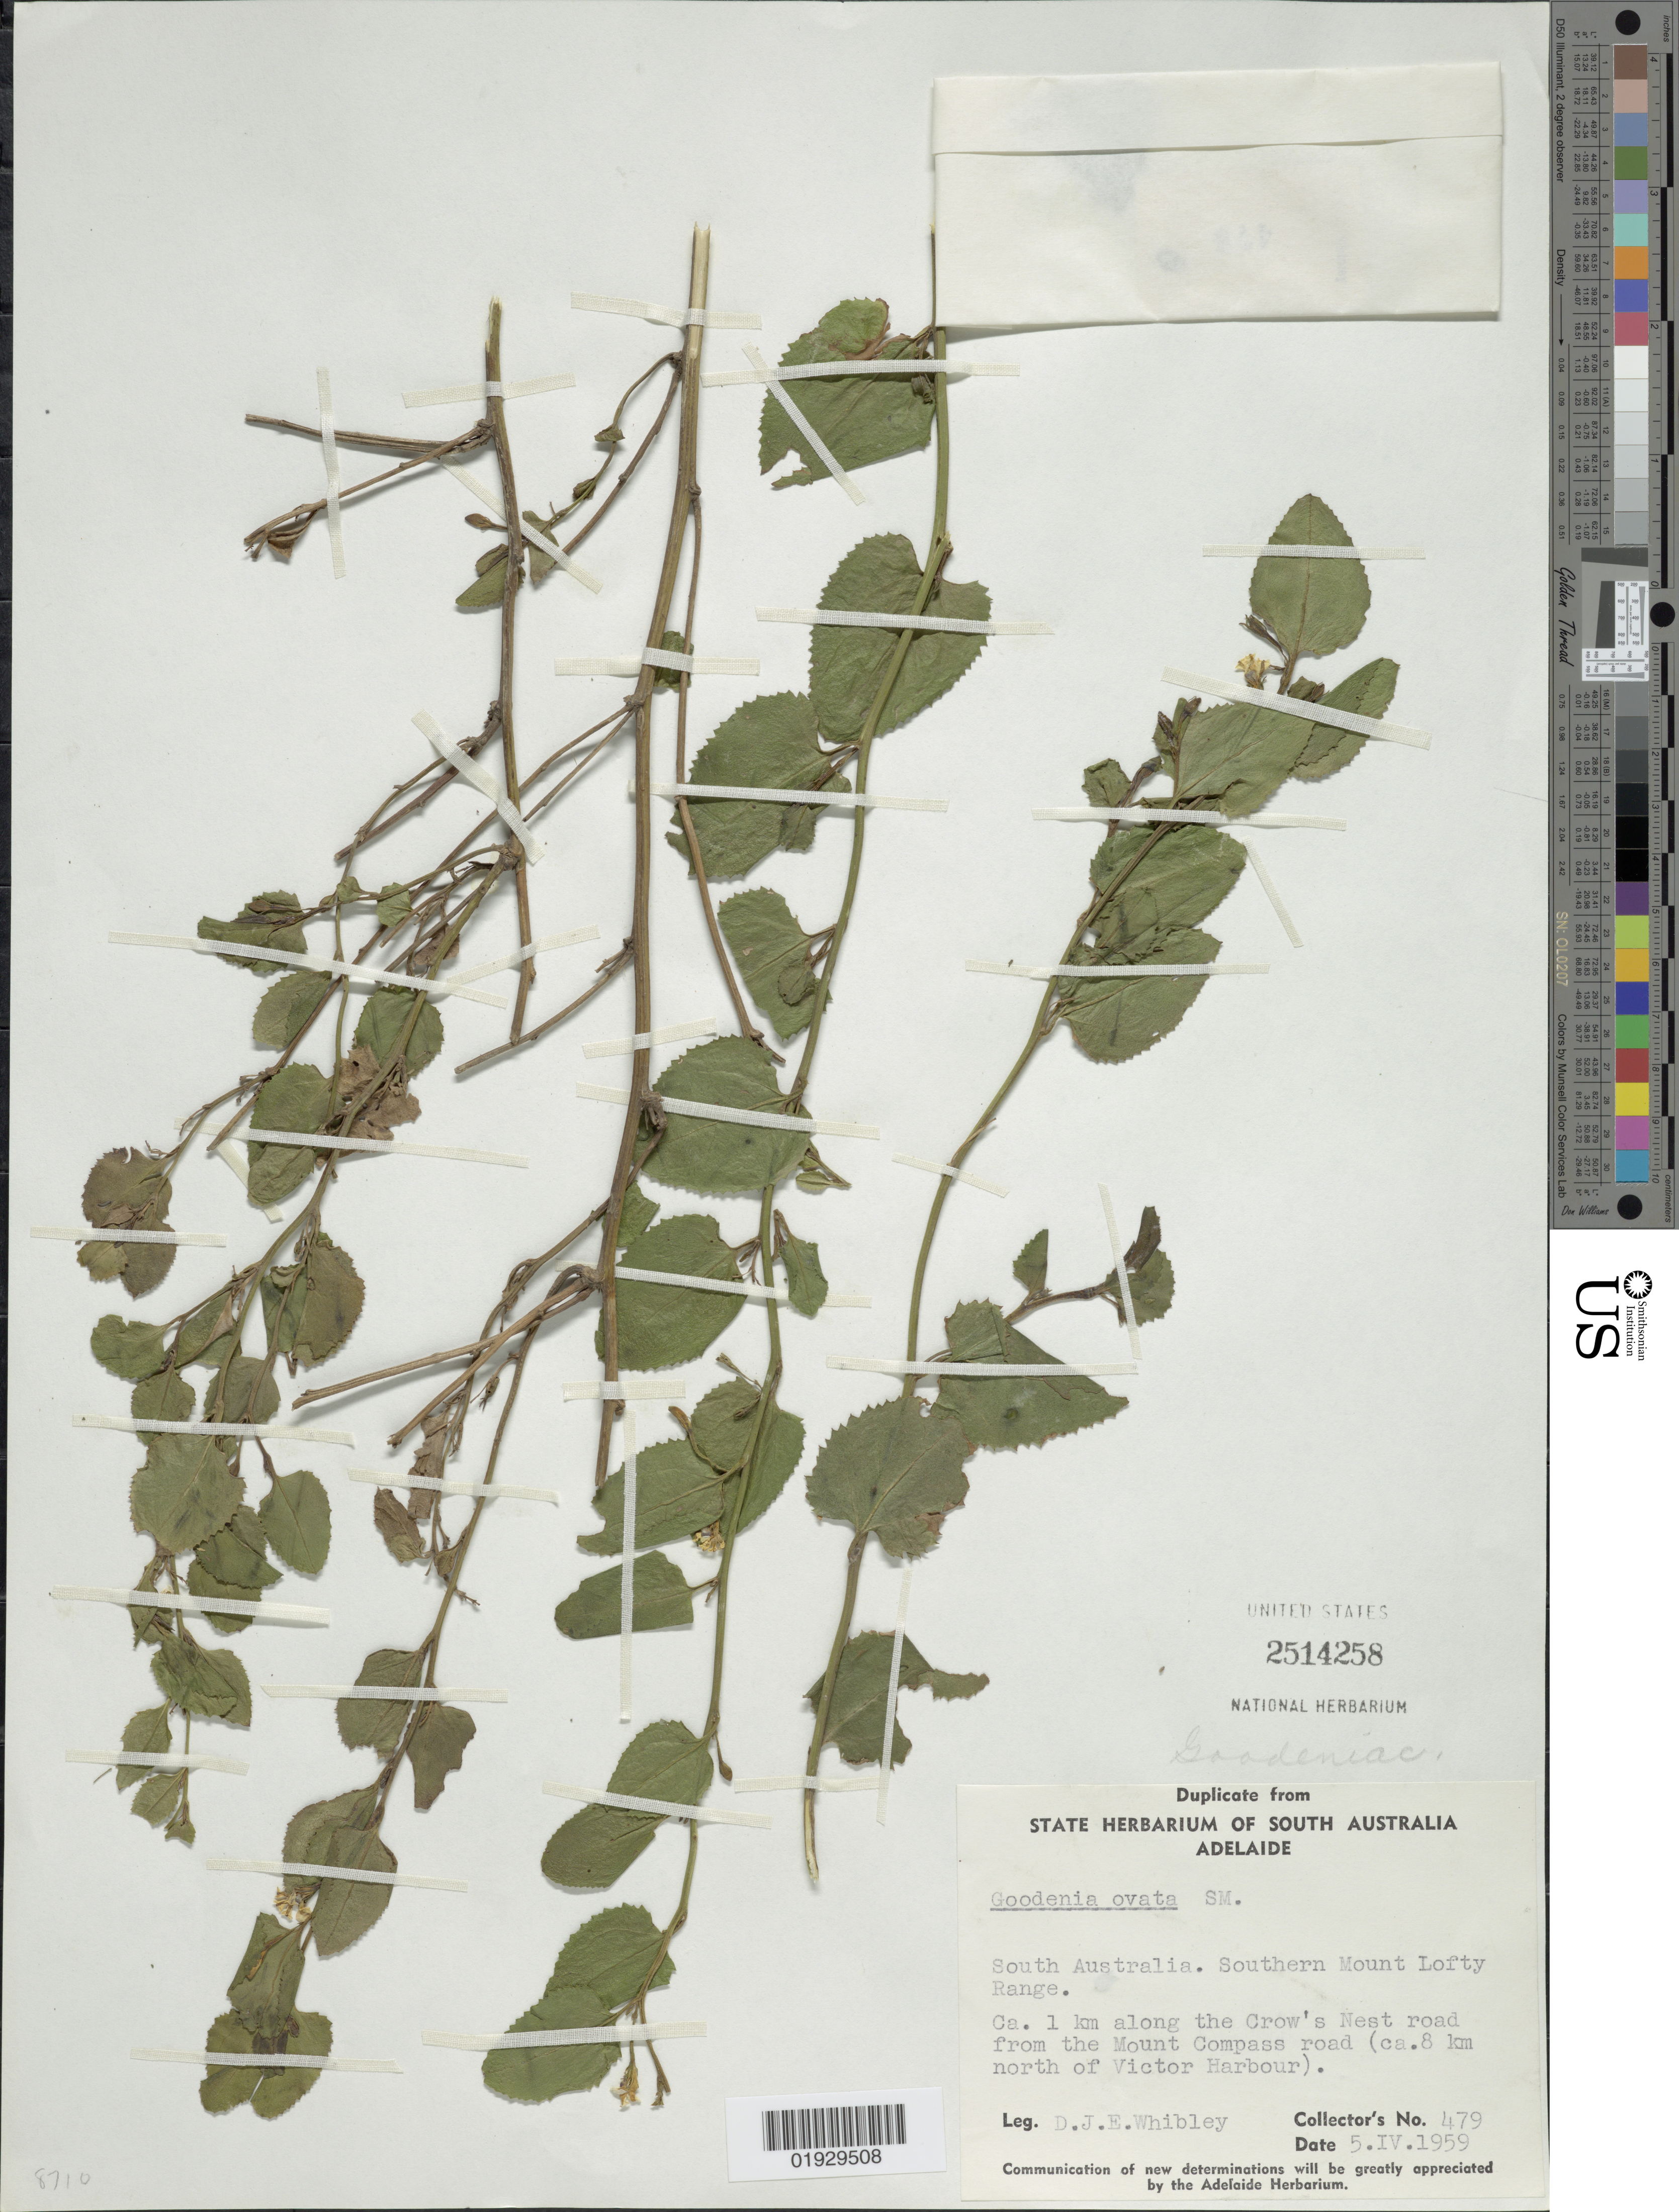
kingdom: Plantae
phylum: Tracheophyta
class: Magnoliopsida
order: Asterales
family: Goodeniaceae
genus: Goodenia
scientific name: Goodenia ovata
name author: Sm.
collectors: D. Whibley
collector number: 479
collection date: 1959-04-05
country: Australia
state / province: South Australia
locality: Southern Mount Lofty Range. Ca. 1 km along the Crow's Nest road from the Mount Compass road (ca. 8 km north of Victor Harbour)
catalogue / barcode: US 2514258